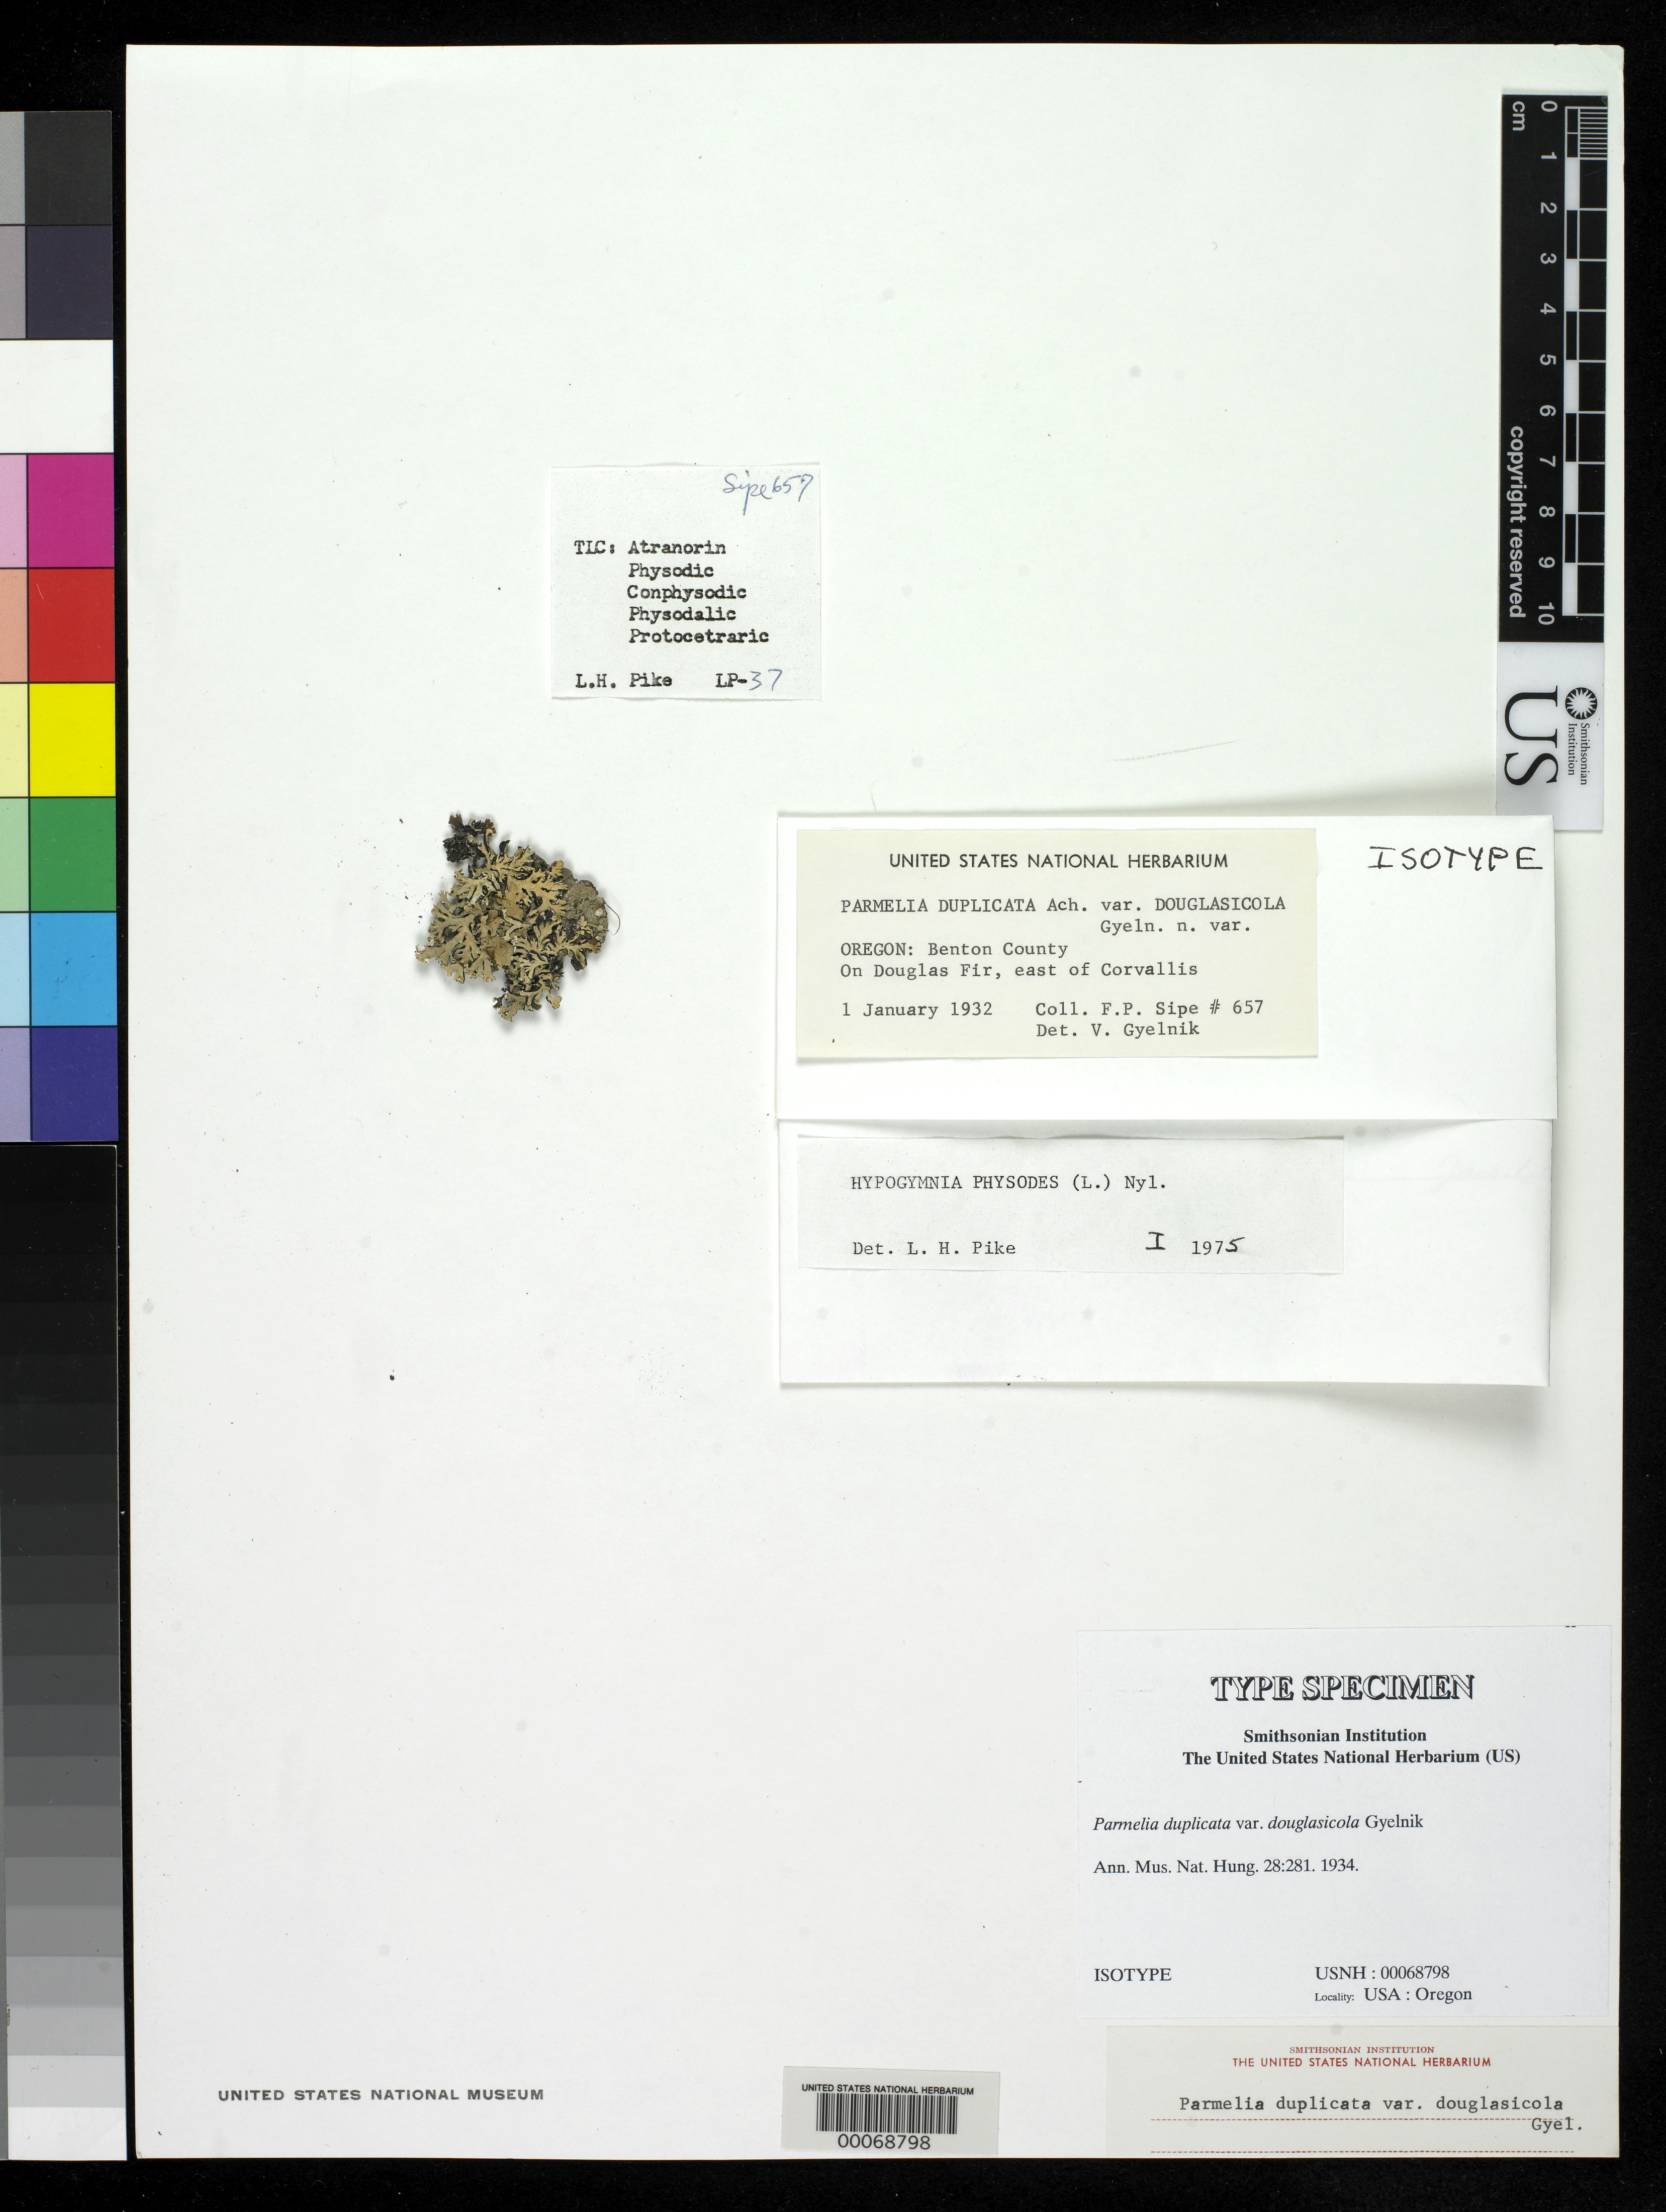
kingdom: Fungi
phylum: Ascomycota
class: Lecanoromycetes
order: Lecanorales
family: Parmeliaceae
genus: Parmelia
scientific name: Parmelia duplicata var. douglasicola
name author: Gyeln.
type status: Isotype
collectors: F. Sipe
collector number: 657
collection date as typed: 01 Jan 1932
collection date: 1932-01-01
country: United States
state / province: Oregon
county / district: Benton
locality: E of Corvallis.